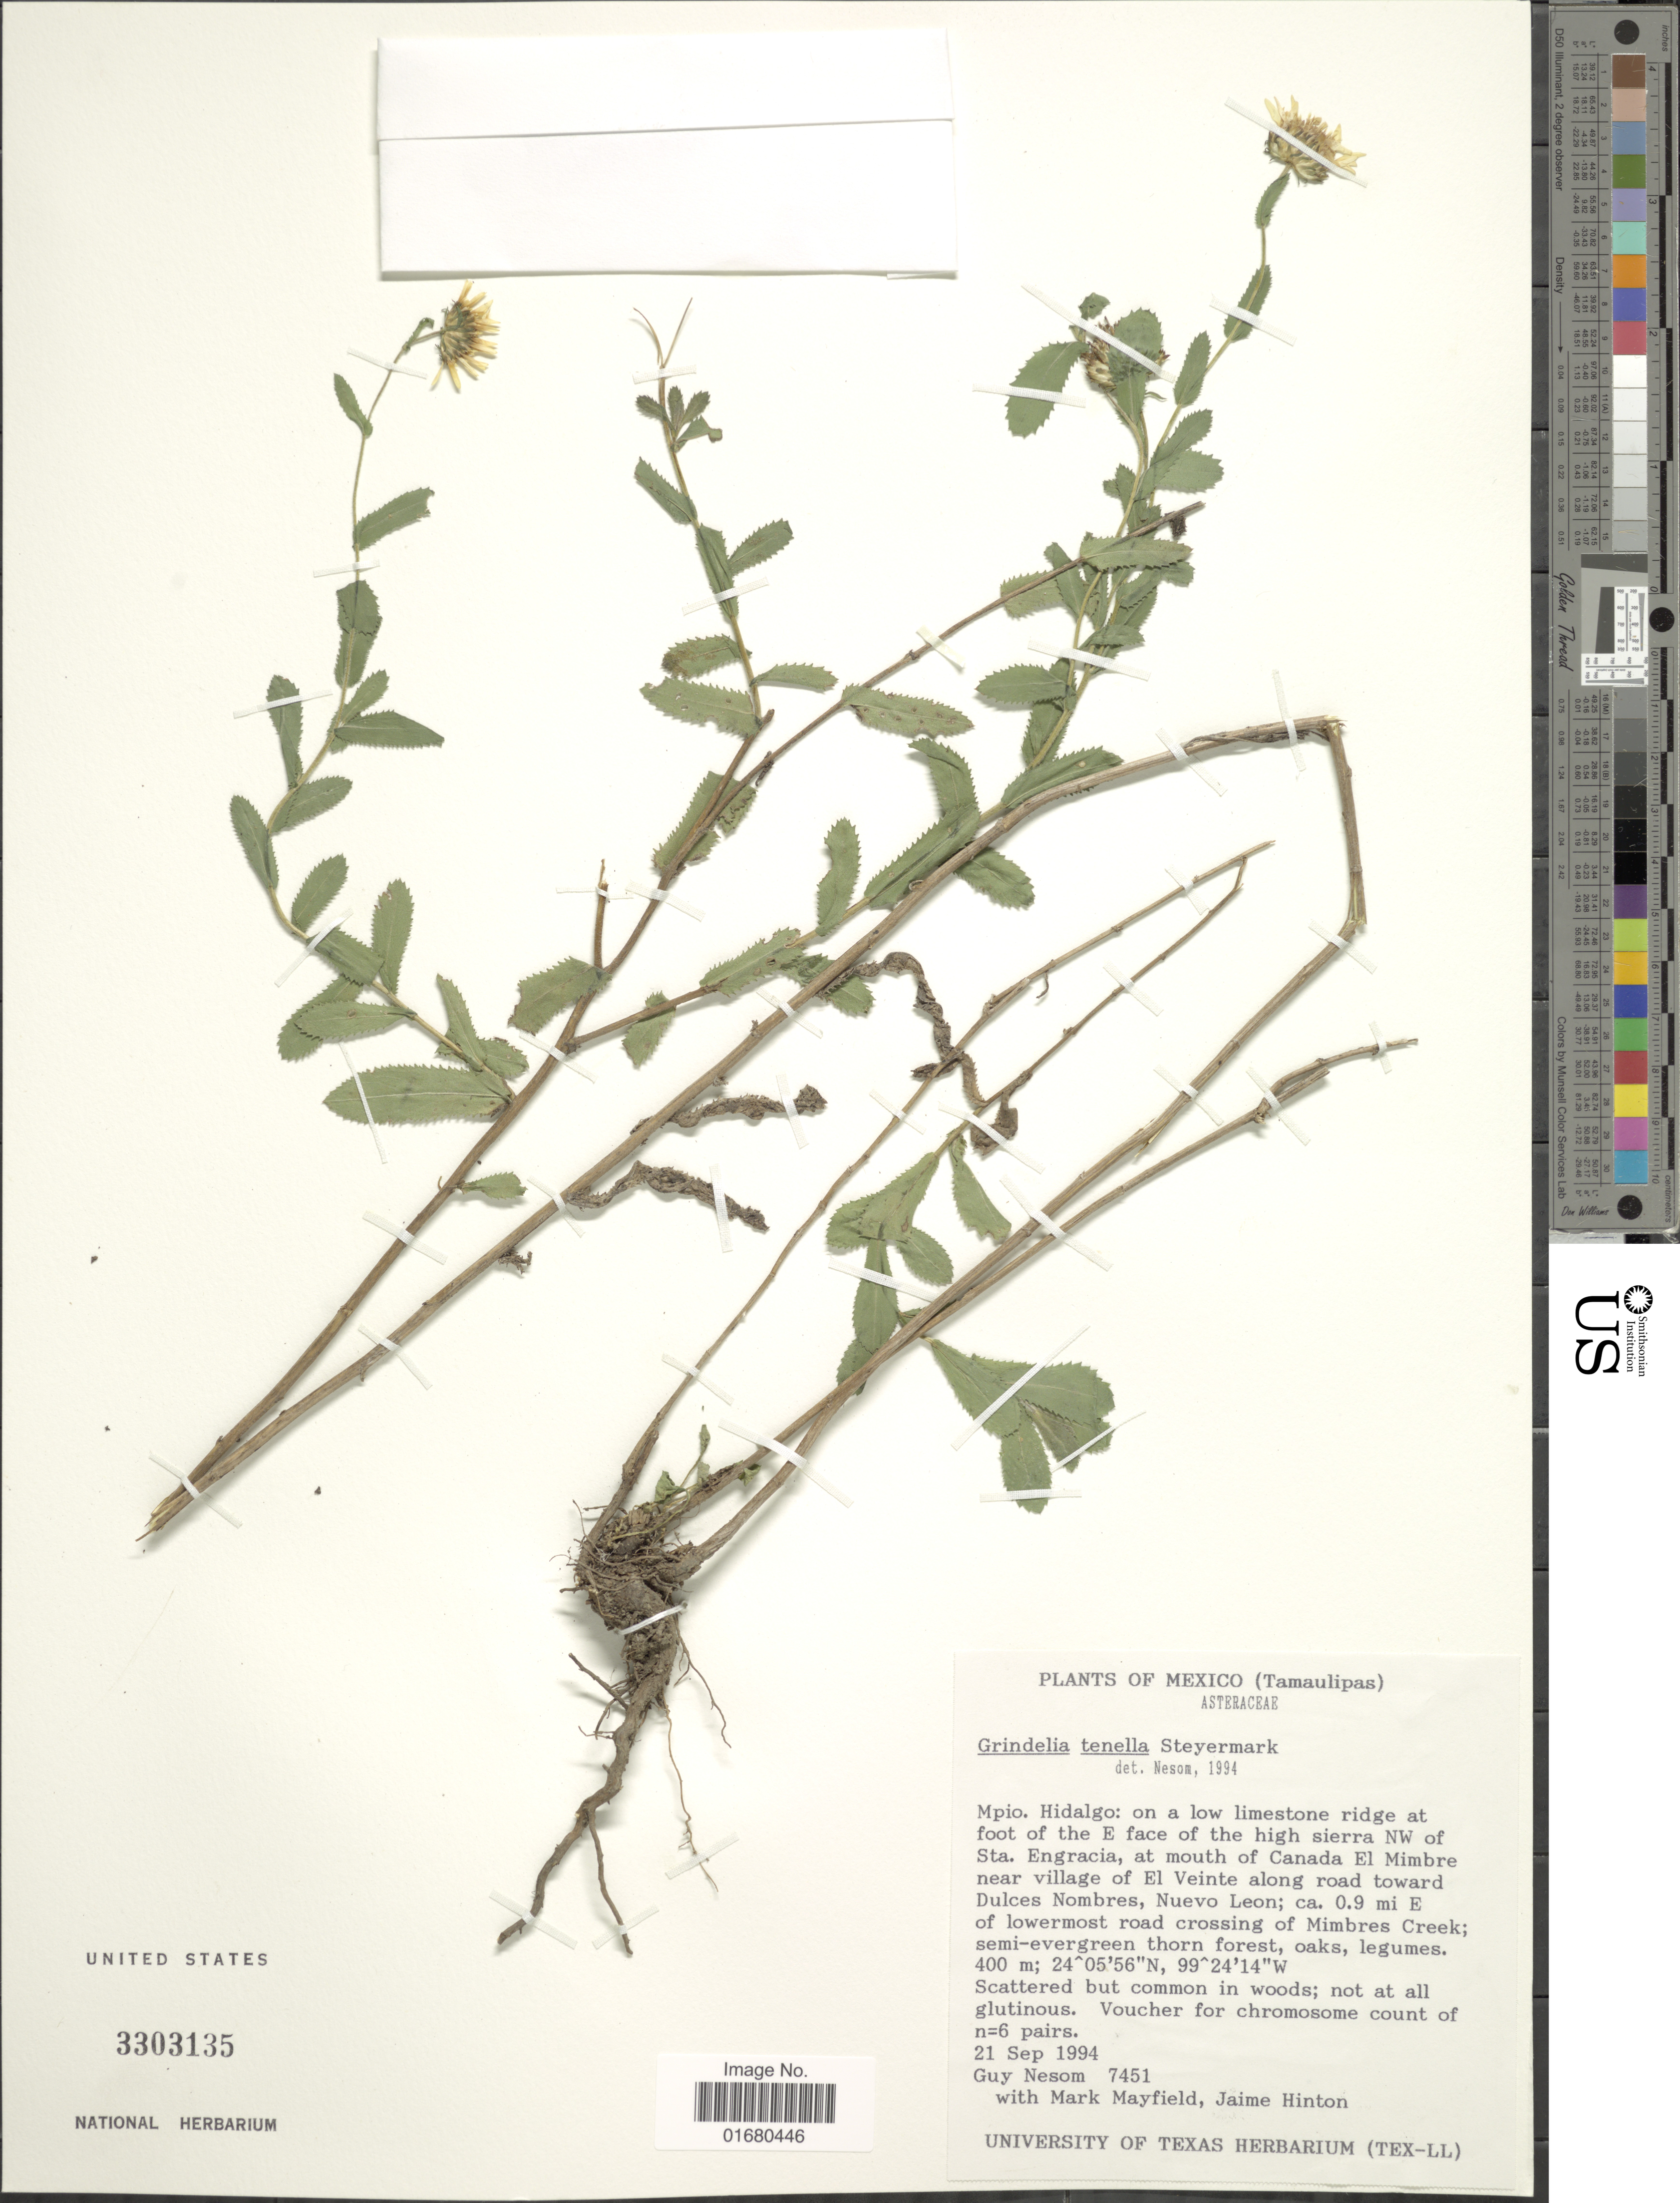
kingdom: Plantae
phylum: Tracheophyta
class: Magnoliopsida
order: Asterales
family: Asteraceae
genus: Grindelia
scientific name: Grindelia tenella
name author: Steyerm.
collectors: G. Nesom, M. H. Mayfield & J. C. Hinton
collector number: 7451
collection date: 1994-09-21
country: Mexico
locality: Mpio. Hidalgo: on a low limestone ridge at foot of the E face of the high sierra NW of Sta. Engracia, at mouth of Canada El Mimbre near village of El Veinte along road toward Dulces Nombres, Nuevo Leon; ca. 0.9 mi. E of lower most road crossing of Mimbres Creek, Tamaulipas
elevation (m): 400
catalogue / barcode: US 3303135